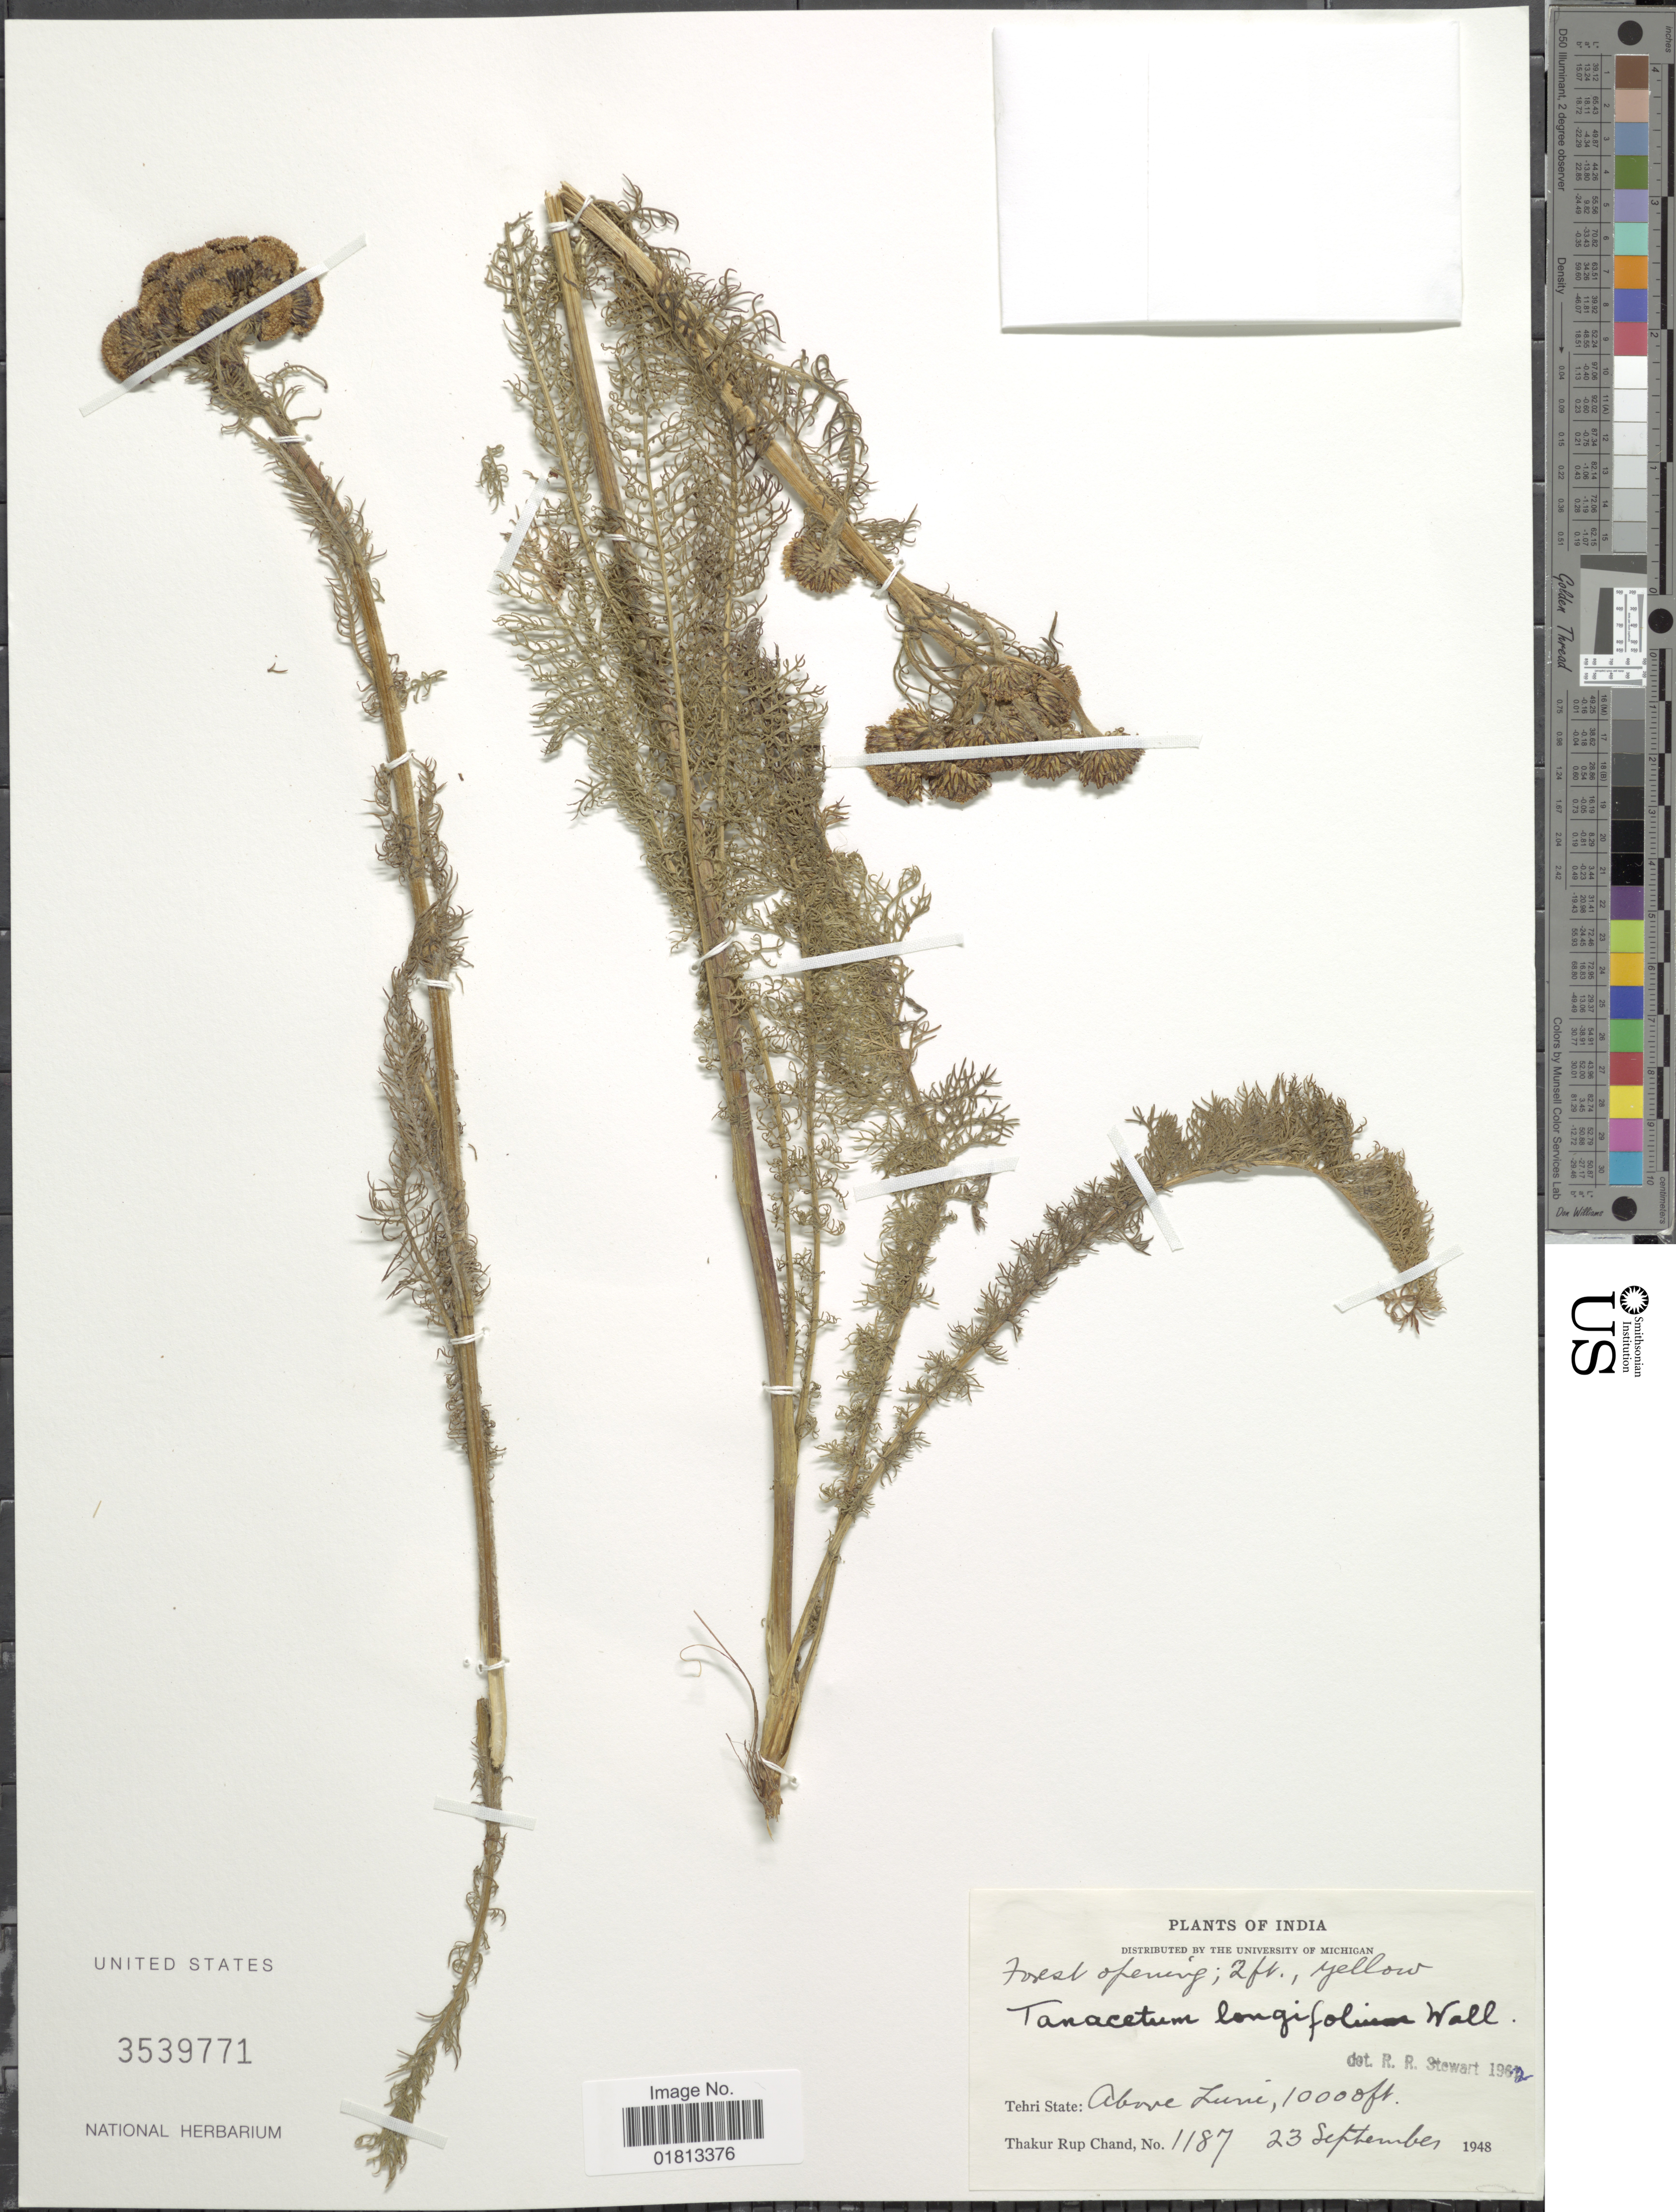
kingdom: Plantae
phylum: Tracheophyta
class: Magnoliopsida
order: Asterales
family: Asteraceae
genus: Tanacetum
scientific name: Tanacetum longifolium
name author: Wall. ex DC.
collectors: T. R. Chand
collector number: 1187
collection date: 1948-09-23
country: India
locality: Tehri State: Above Luni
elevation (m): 3048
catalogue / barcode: US 3539771